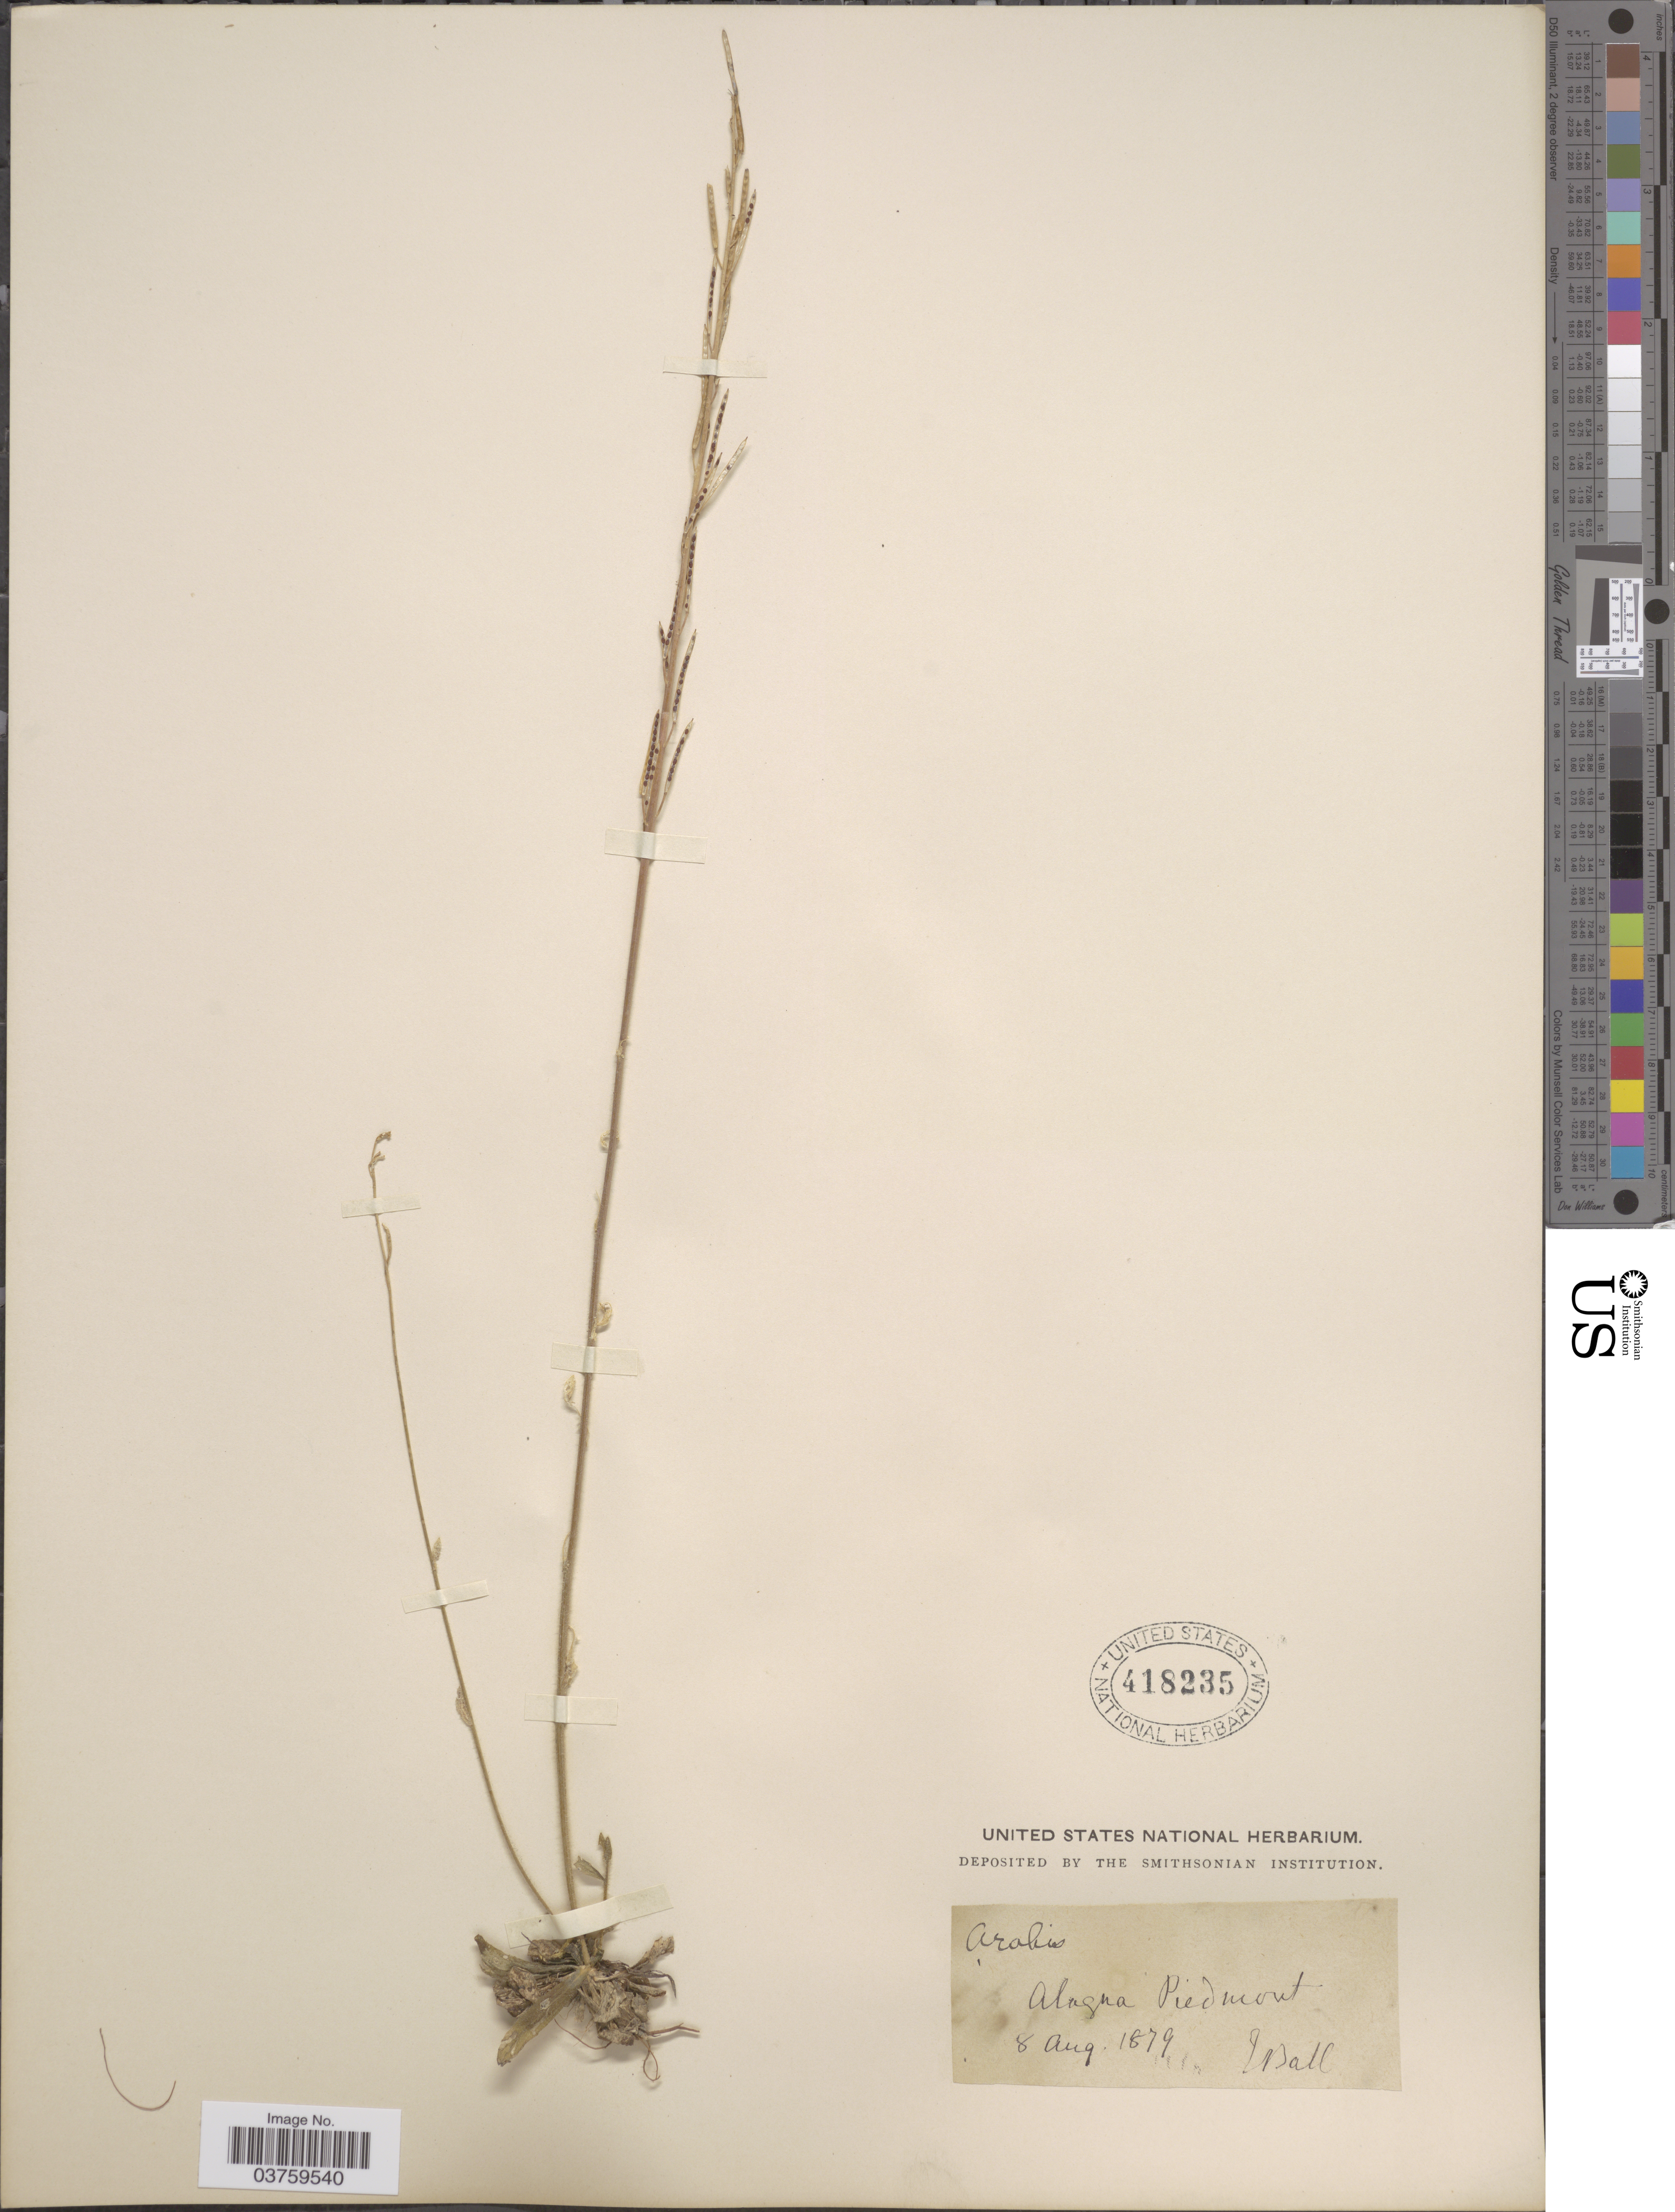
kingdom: Plantae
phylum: Tracheophyta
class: Magnoliopsida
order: Brassicales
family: Brassicaceae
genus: Arabis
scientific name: Arabis sp.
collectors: J. Ball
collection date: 1879-08-08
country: Italy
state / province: Piedmont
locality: Alagna Piedmont.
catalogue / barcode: US 418235